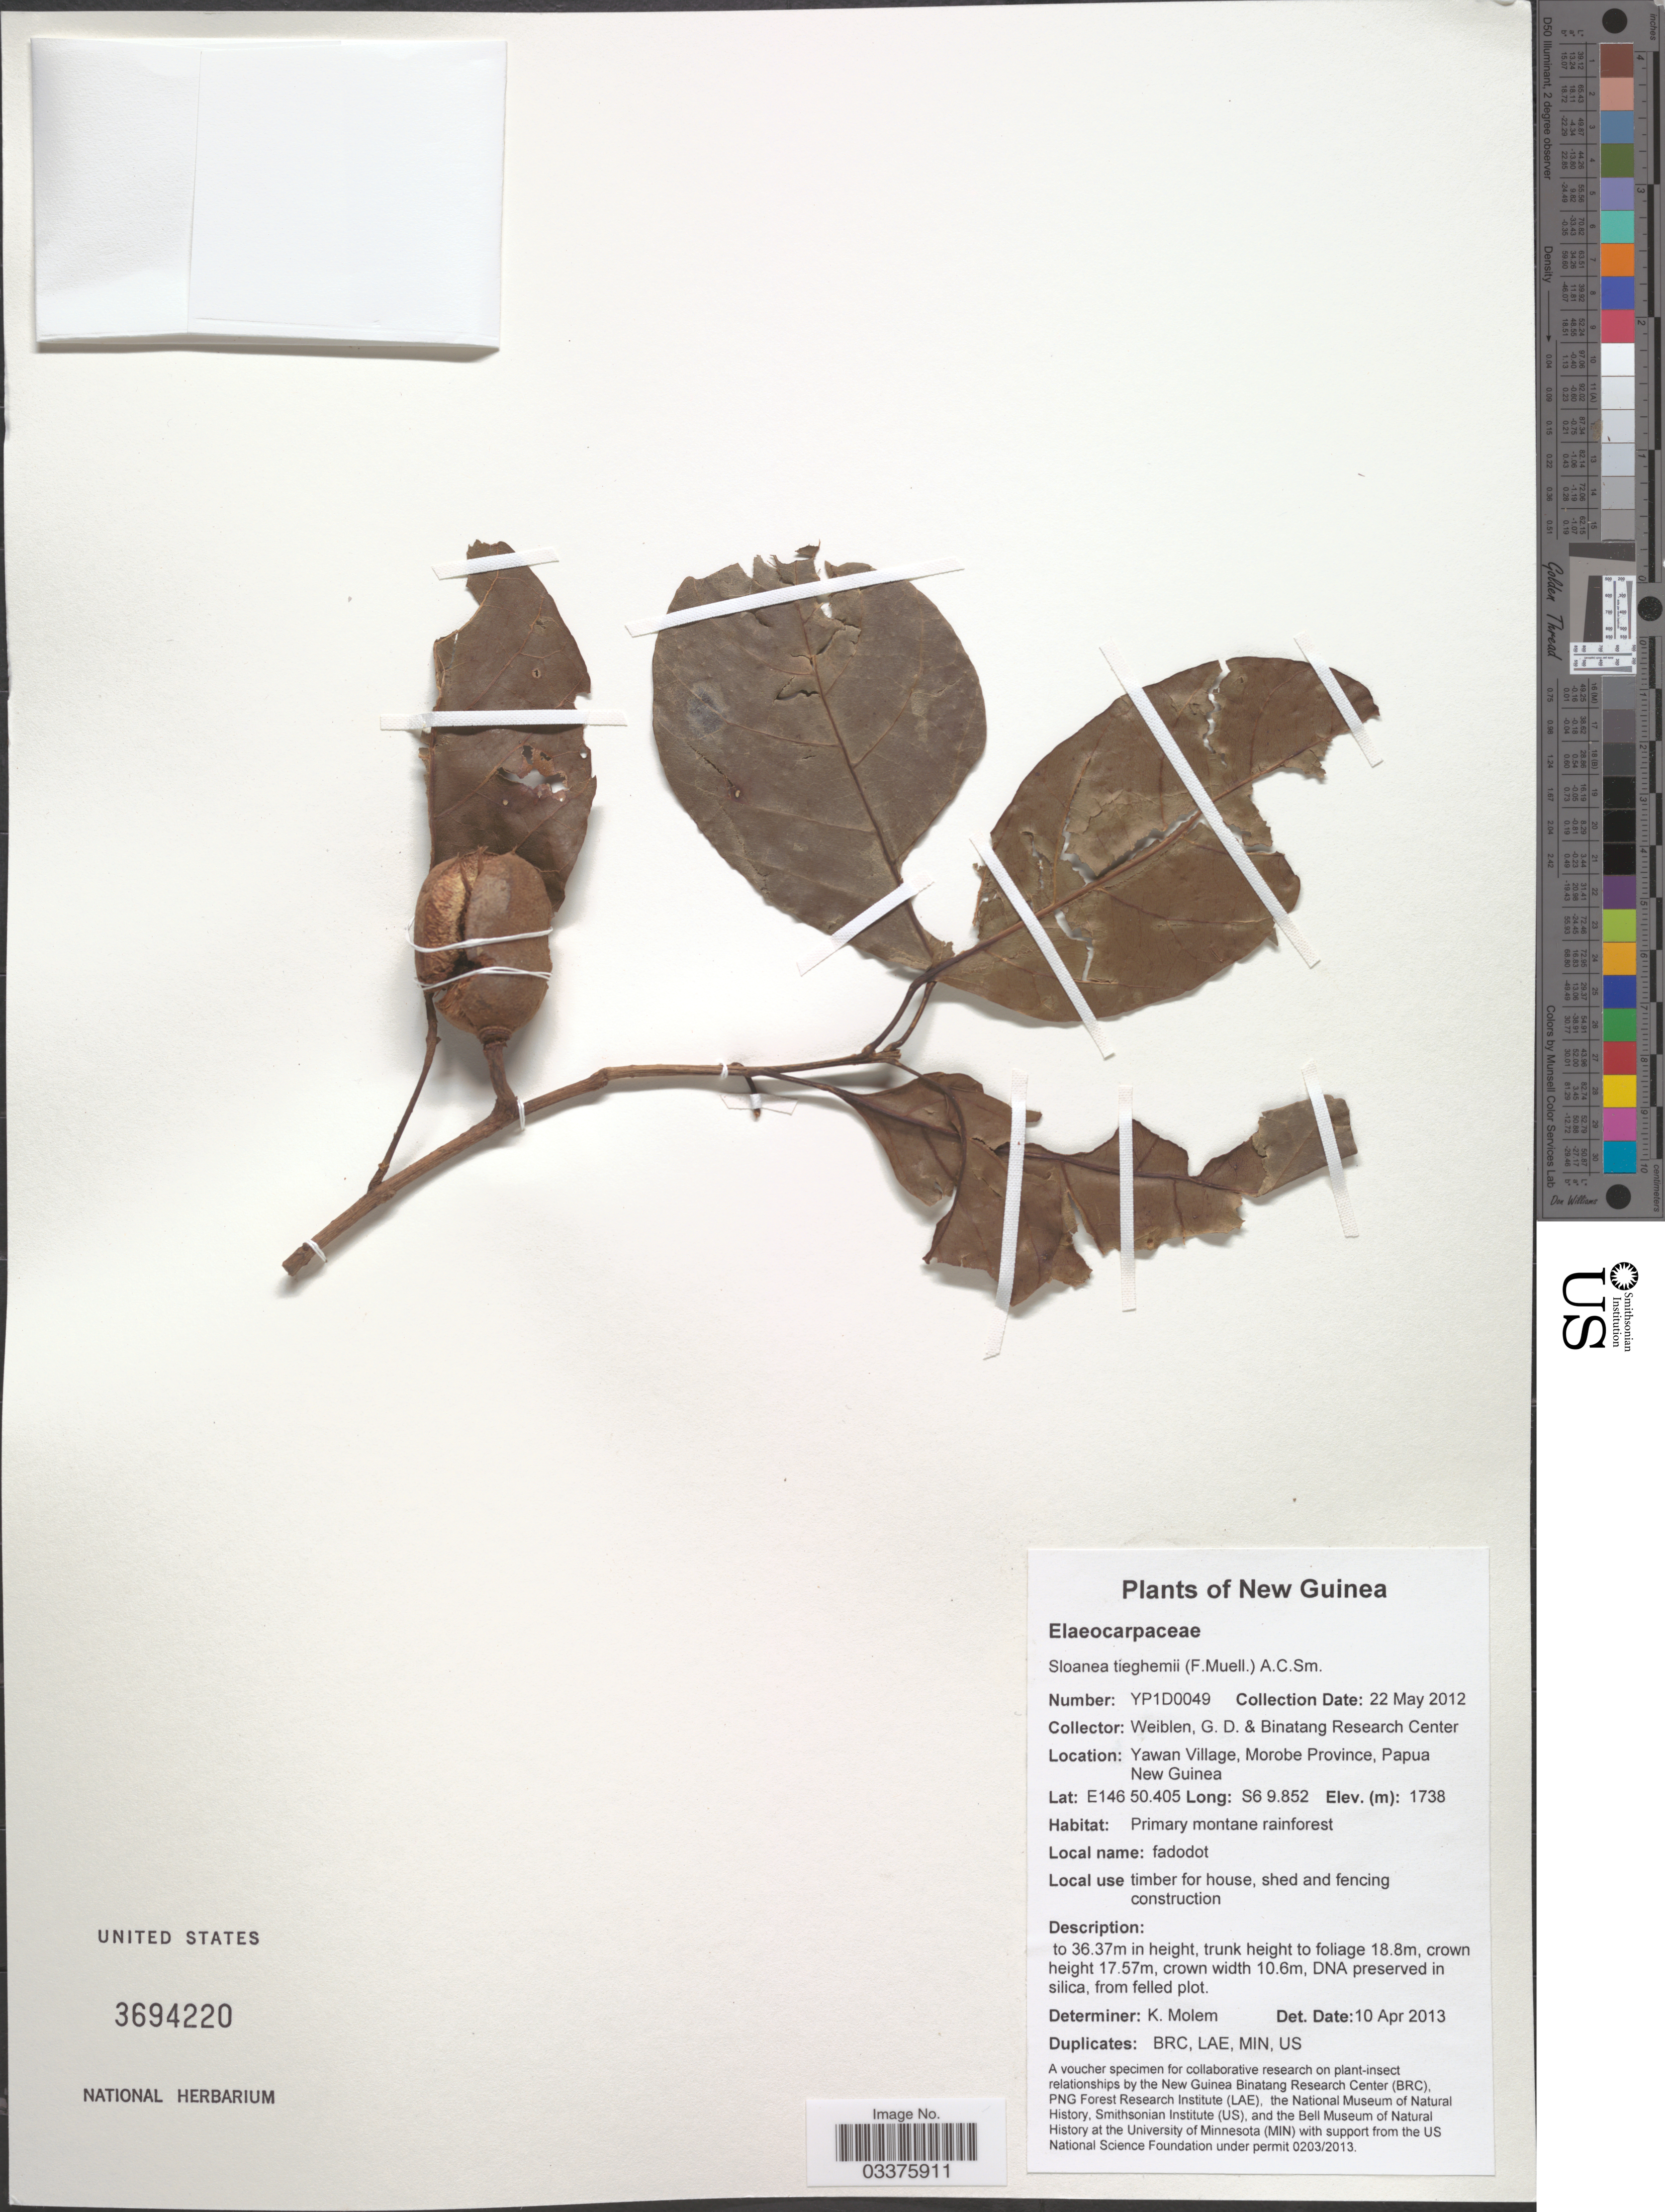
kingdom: Plantae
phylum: Tracheophyta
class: Magnoliopsida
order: Oxalidales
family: Elaeocarpaceae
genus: Sloanea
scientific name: Sloanea tieghemi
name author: A.C. Sm.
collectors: G. D. Weiblen & Binatang Research Center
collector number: YP1D0049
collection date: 2012-05-22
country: Papua New Guinea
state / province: Morobe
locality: New Guinea. Yawan Village.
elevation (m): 1738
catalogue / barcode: US 3694220